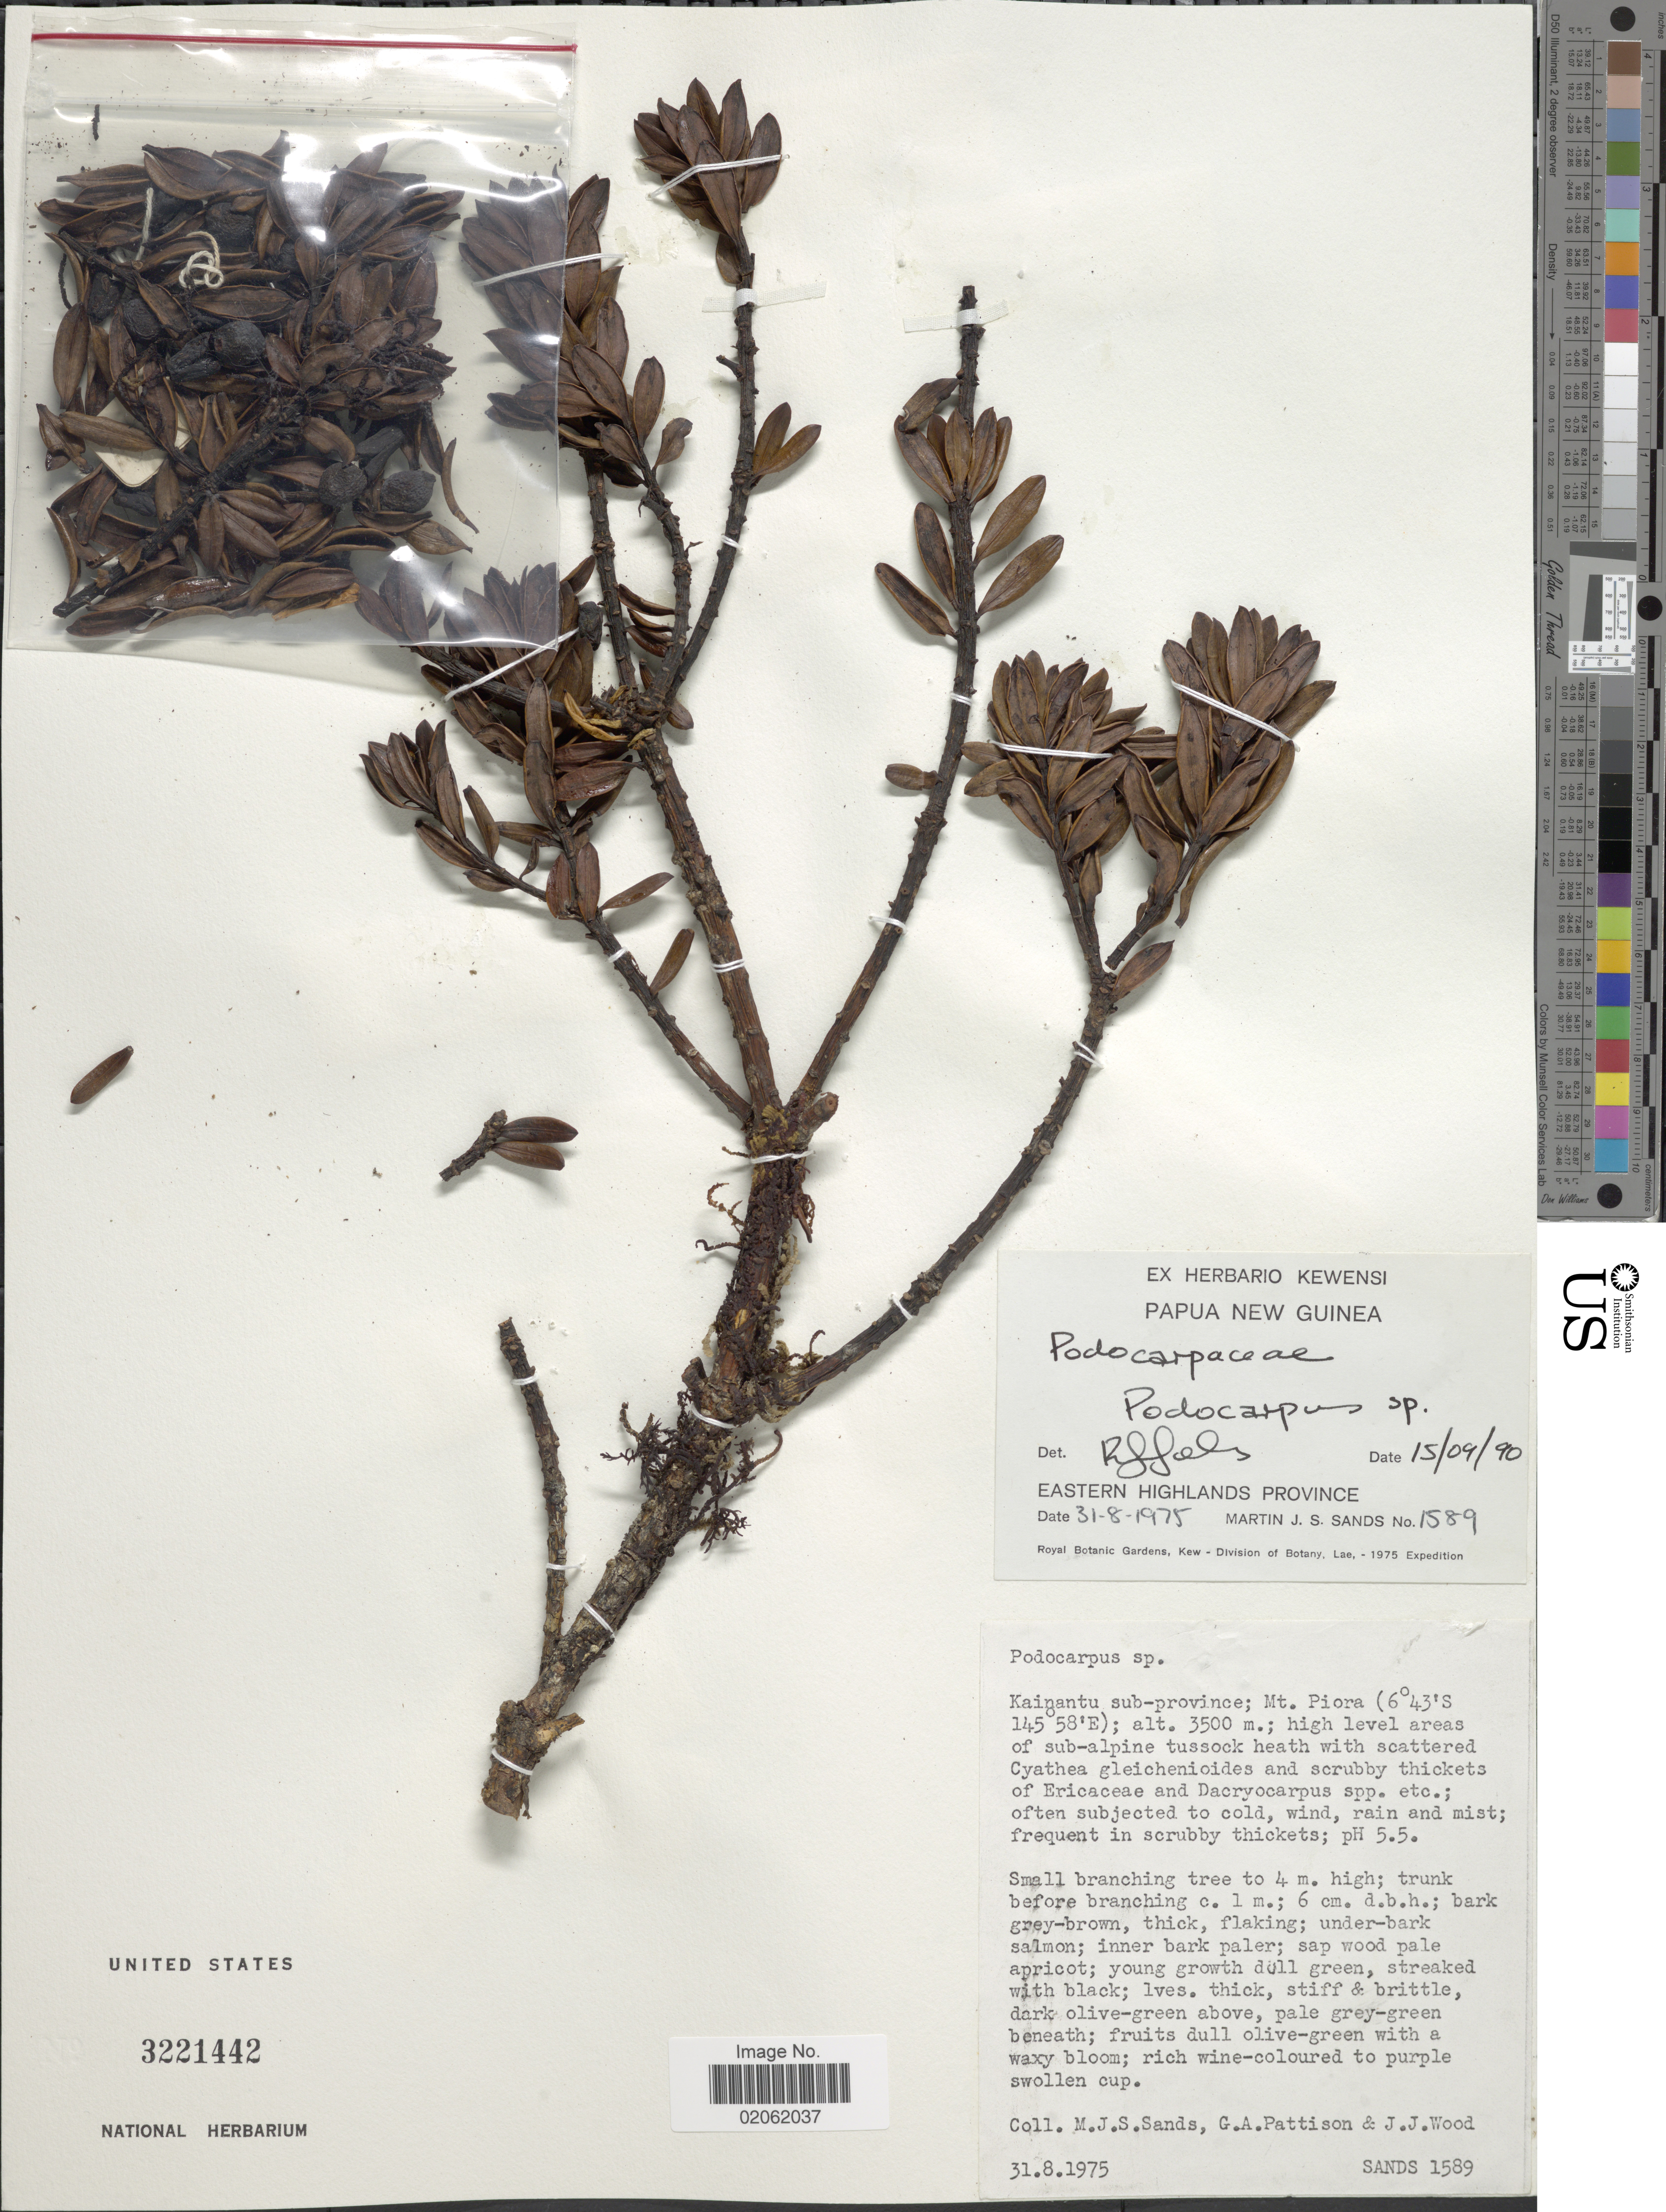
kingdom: Plantae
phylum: Tracheophyta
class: Pinopsida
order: Pinales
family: Podocarpaceae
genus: Podocarpus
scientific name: Podocarpus sp.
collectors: M. Sands, G. Pattison & J. Wood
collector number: SANDS 1589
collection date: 1975-08-31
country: Papua New Guinea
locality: Eastern Highlands Province, Kainantu sub-province; Mt Piora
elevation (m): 3500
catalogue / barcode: US 3221442